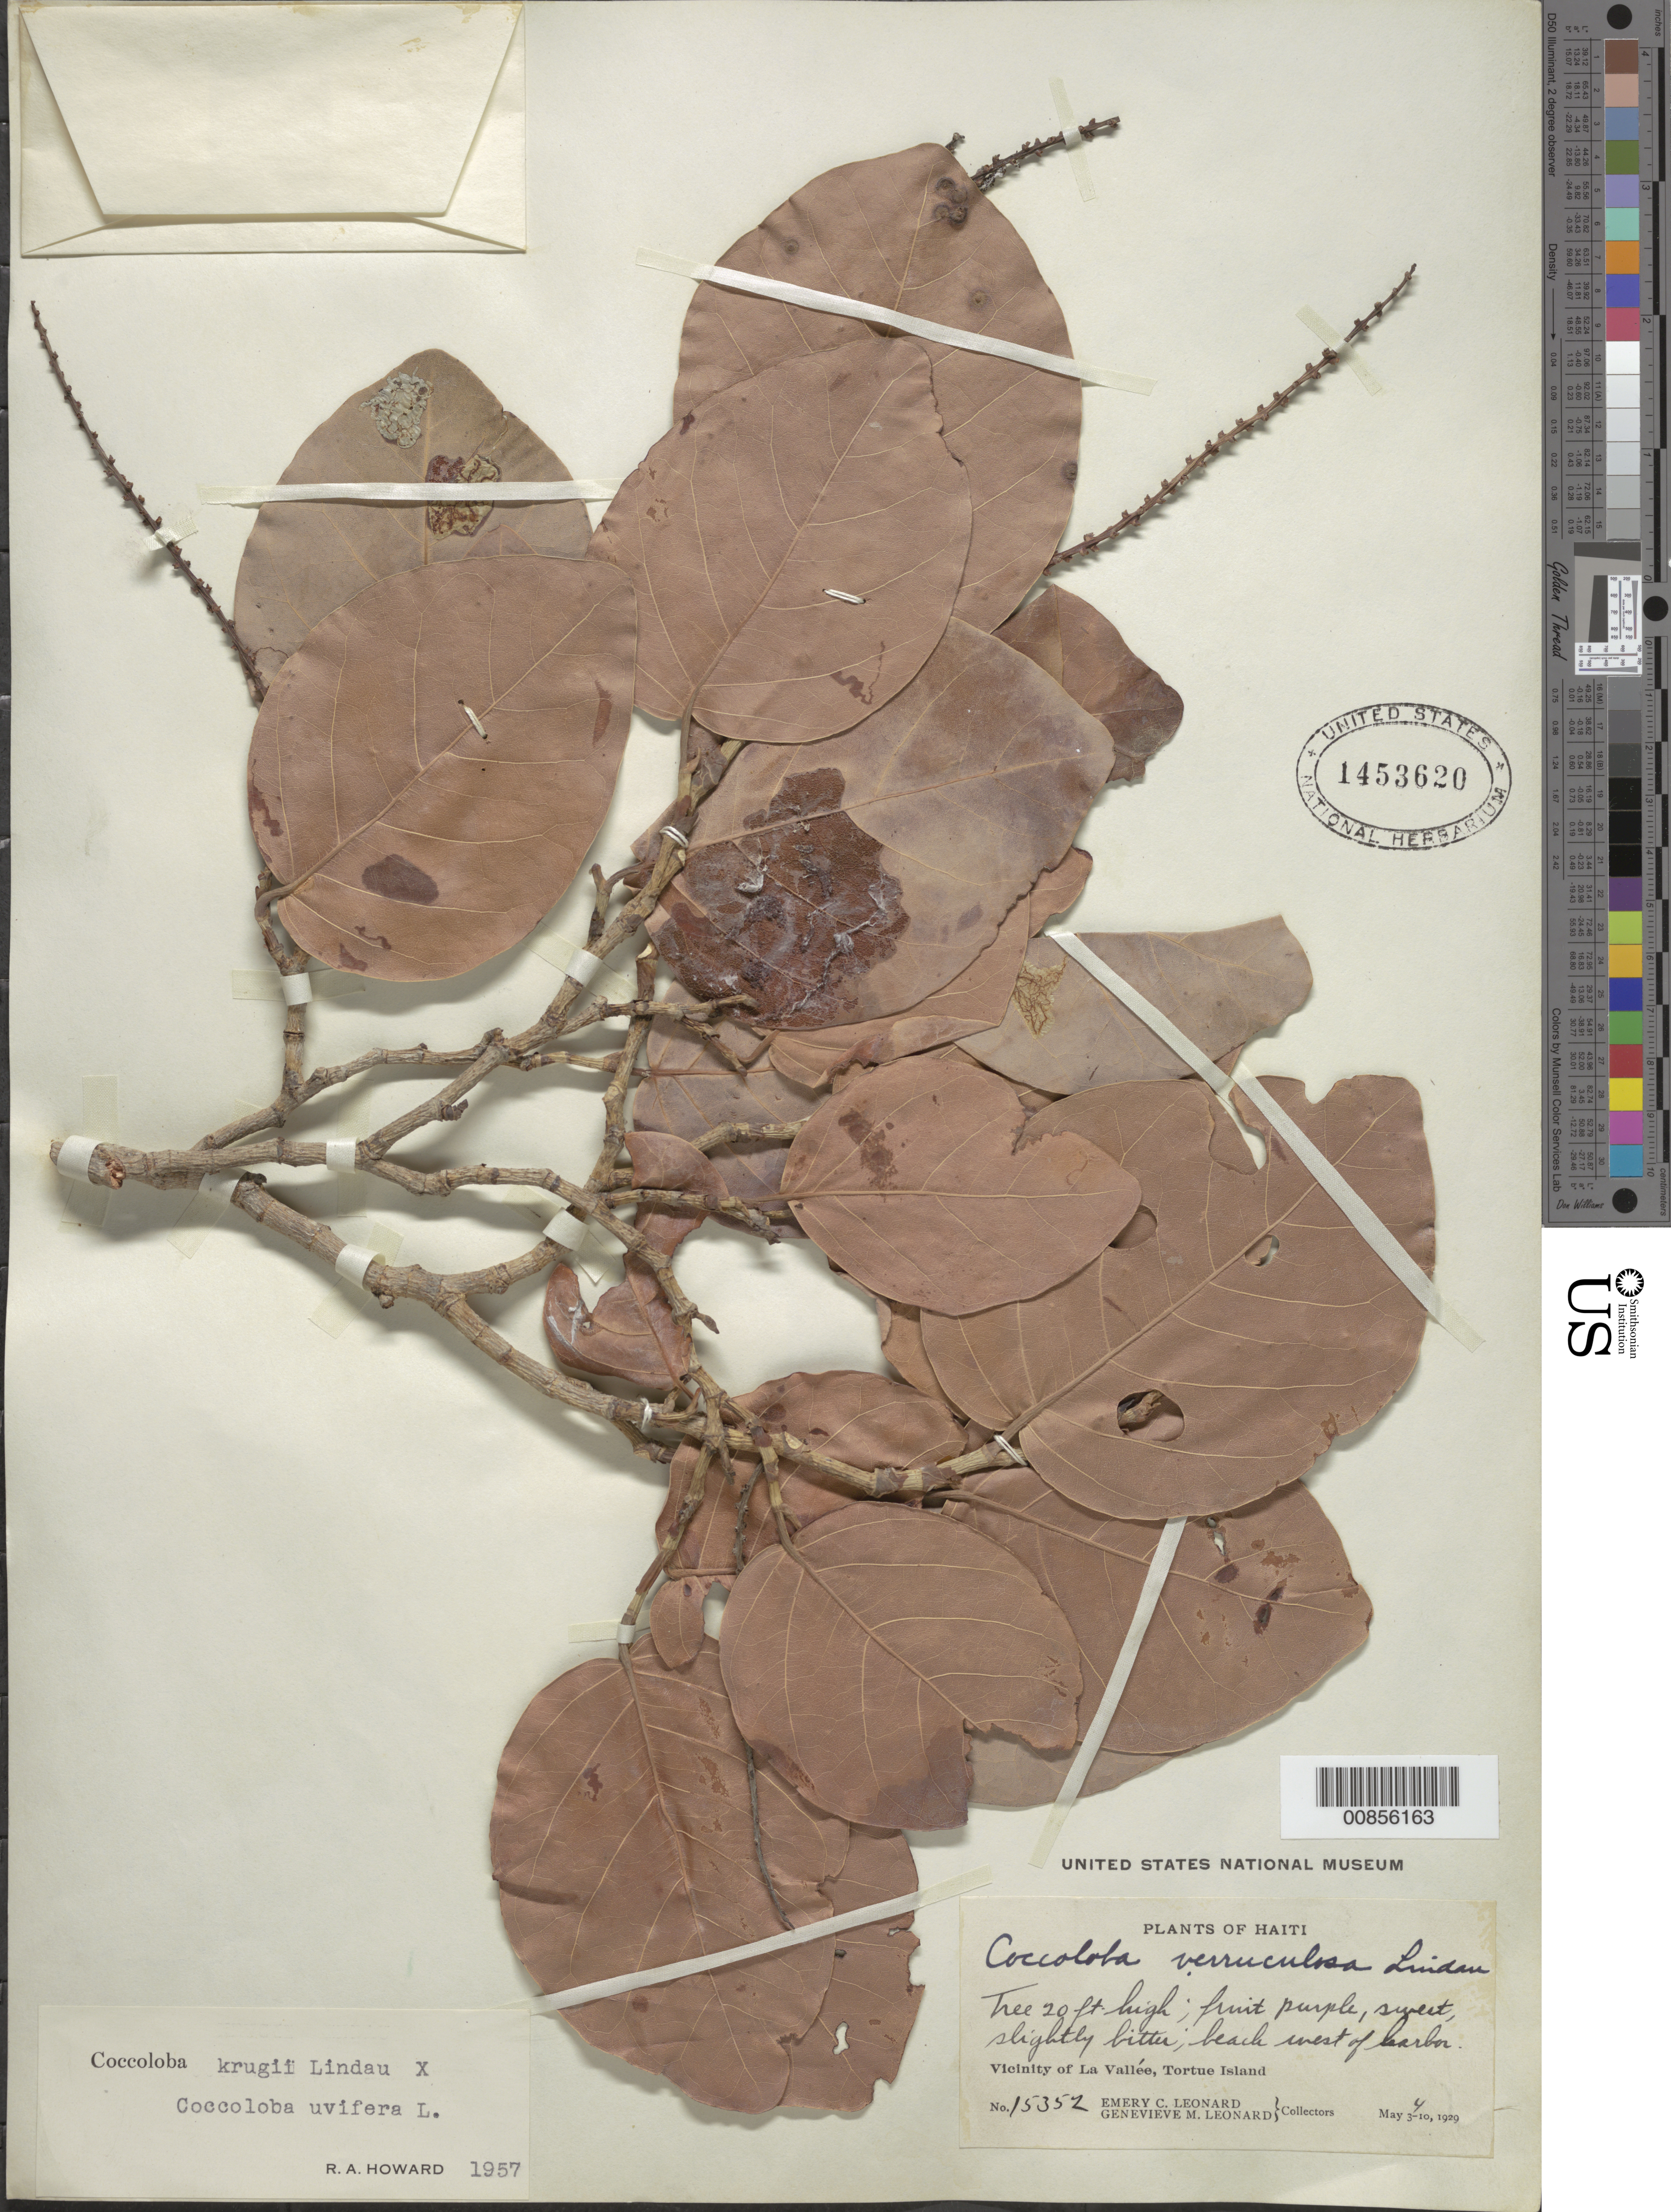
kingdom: Plantae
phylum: Tracheophyta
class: Magnoliopsida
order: Caryophyllales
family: Polygonaceae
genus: Coccoloba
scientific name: Coccoloba krugii x C. uvifera L.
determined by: Howard, R. A.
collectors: E. C. Leonard & G. M. Leonard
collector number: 15352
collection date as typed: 04 May 1929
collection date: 1929-05-04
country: Haiti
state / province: Nord-Óuest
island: Île de la Tortue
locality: Vicinity of La Vallée, Tortue Island. Beach west of harbor.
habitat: Beach.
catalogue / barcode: US 1453620